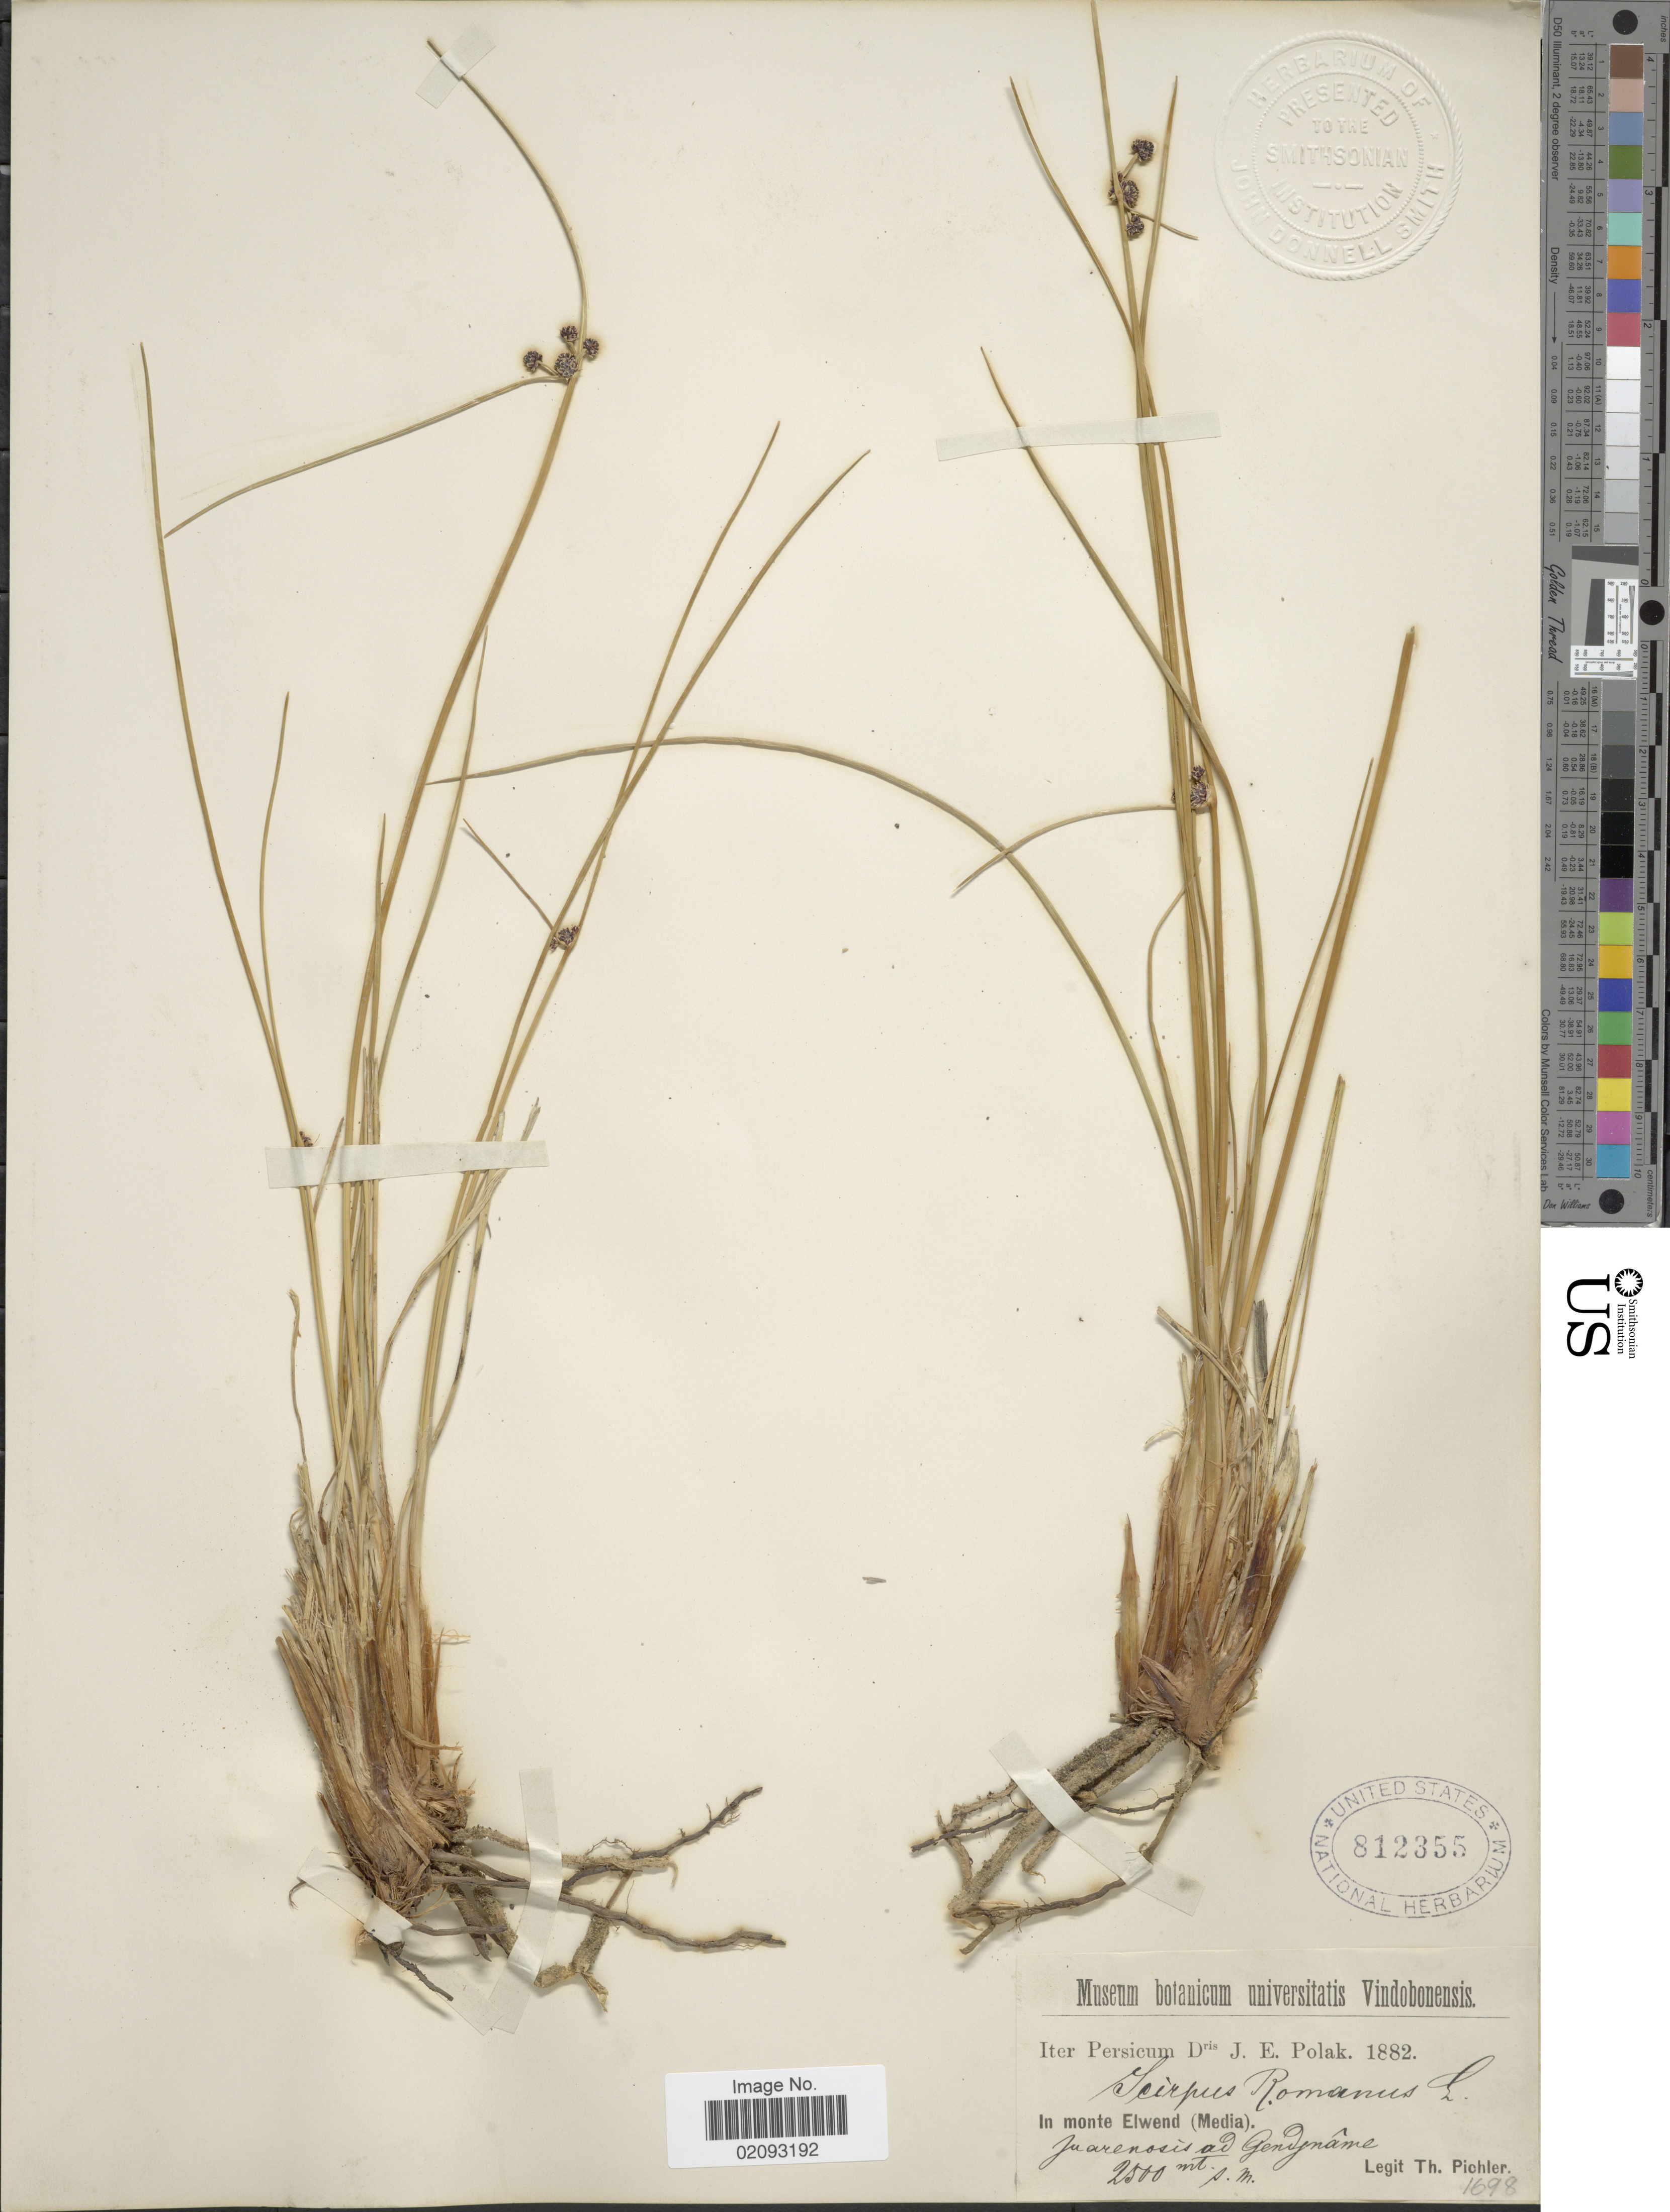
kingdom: Plantae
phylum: Tracheophyta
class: Liliopsida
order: Poales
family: Cyperaceae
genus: Scirpoides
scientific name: Scirpoides holoschoenus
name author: (L.) Soják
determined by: Strong, M. T., (US), Smithsonian Institution - National Museum of Natural History (UNITED STATES)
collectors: T. Pichler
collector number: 1698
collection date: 1882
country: Iran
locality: Persicum. In monte Elwend (Media). Juarenosis [interpreted] ad Ganjnameh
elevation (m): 2500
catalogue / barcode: US 812355